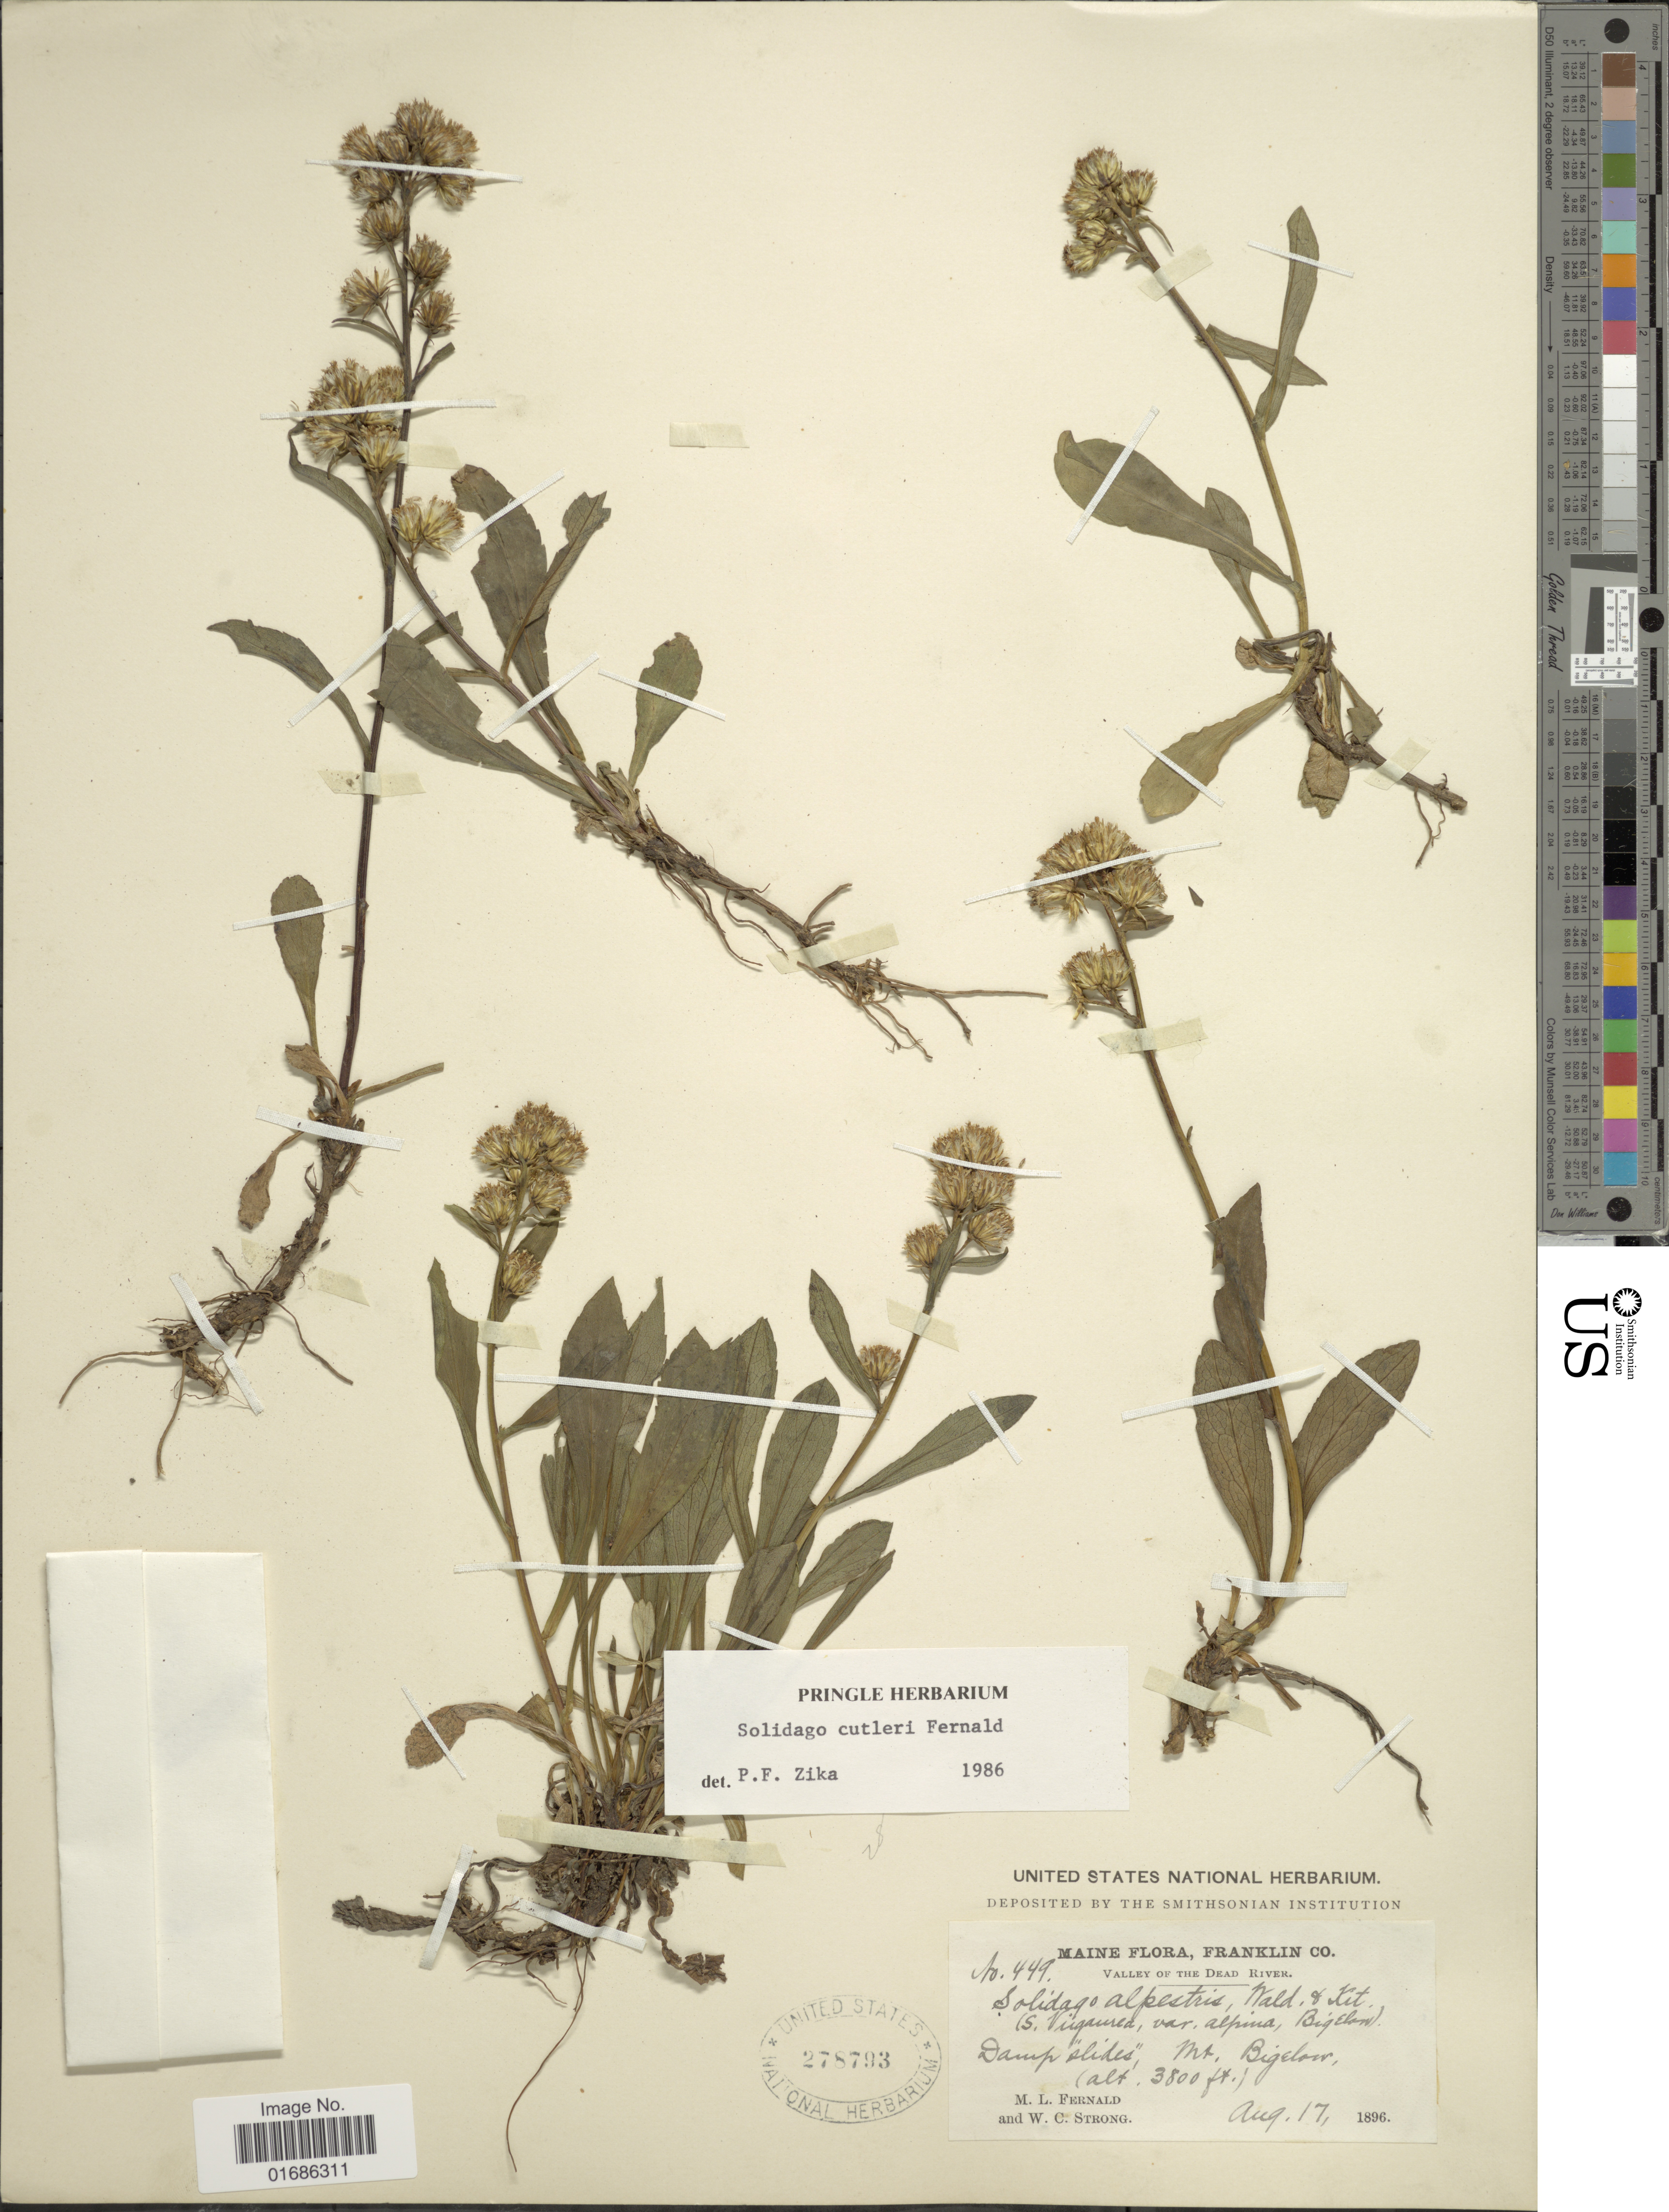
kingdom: Plantae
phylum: Tracheophyta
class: Magnoliopsida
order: Asterales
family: Asteraceae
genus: Solidago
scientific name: Solidago cutleri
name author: Fernald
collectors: M. L. Fernald & W. C. Strong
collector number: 449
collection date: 1896-08-17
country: United States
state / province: Maine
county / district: Franklin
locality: Valley of the Dead River, Damp 'slides', Mt Bigelow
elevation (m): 1158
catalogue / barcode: US 278793